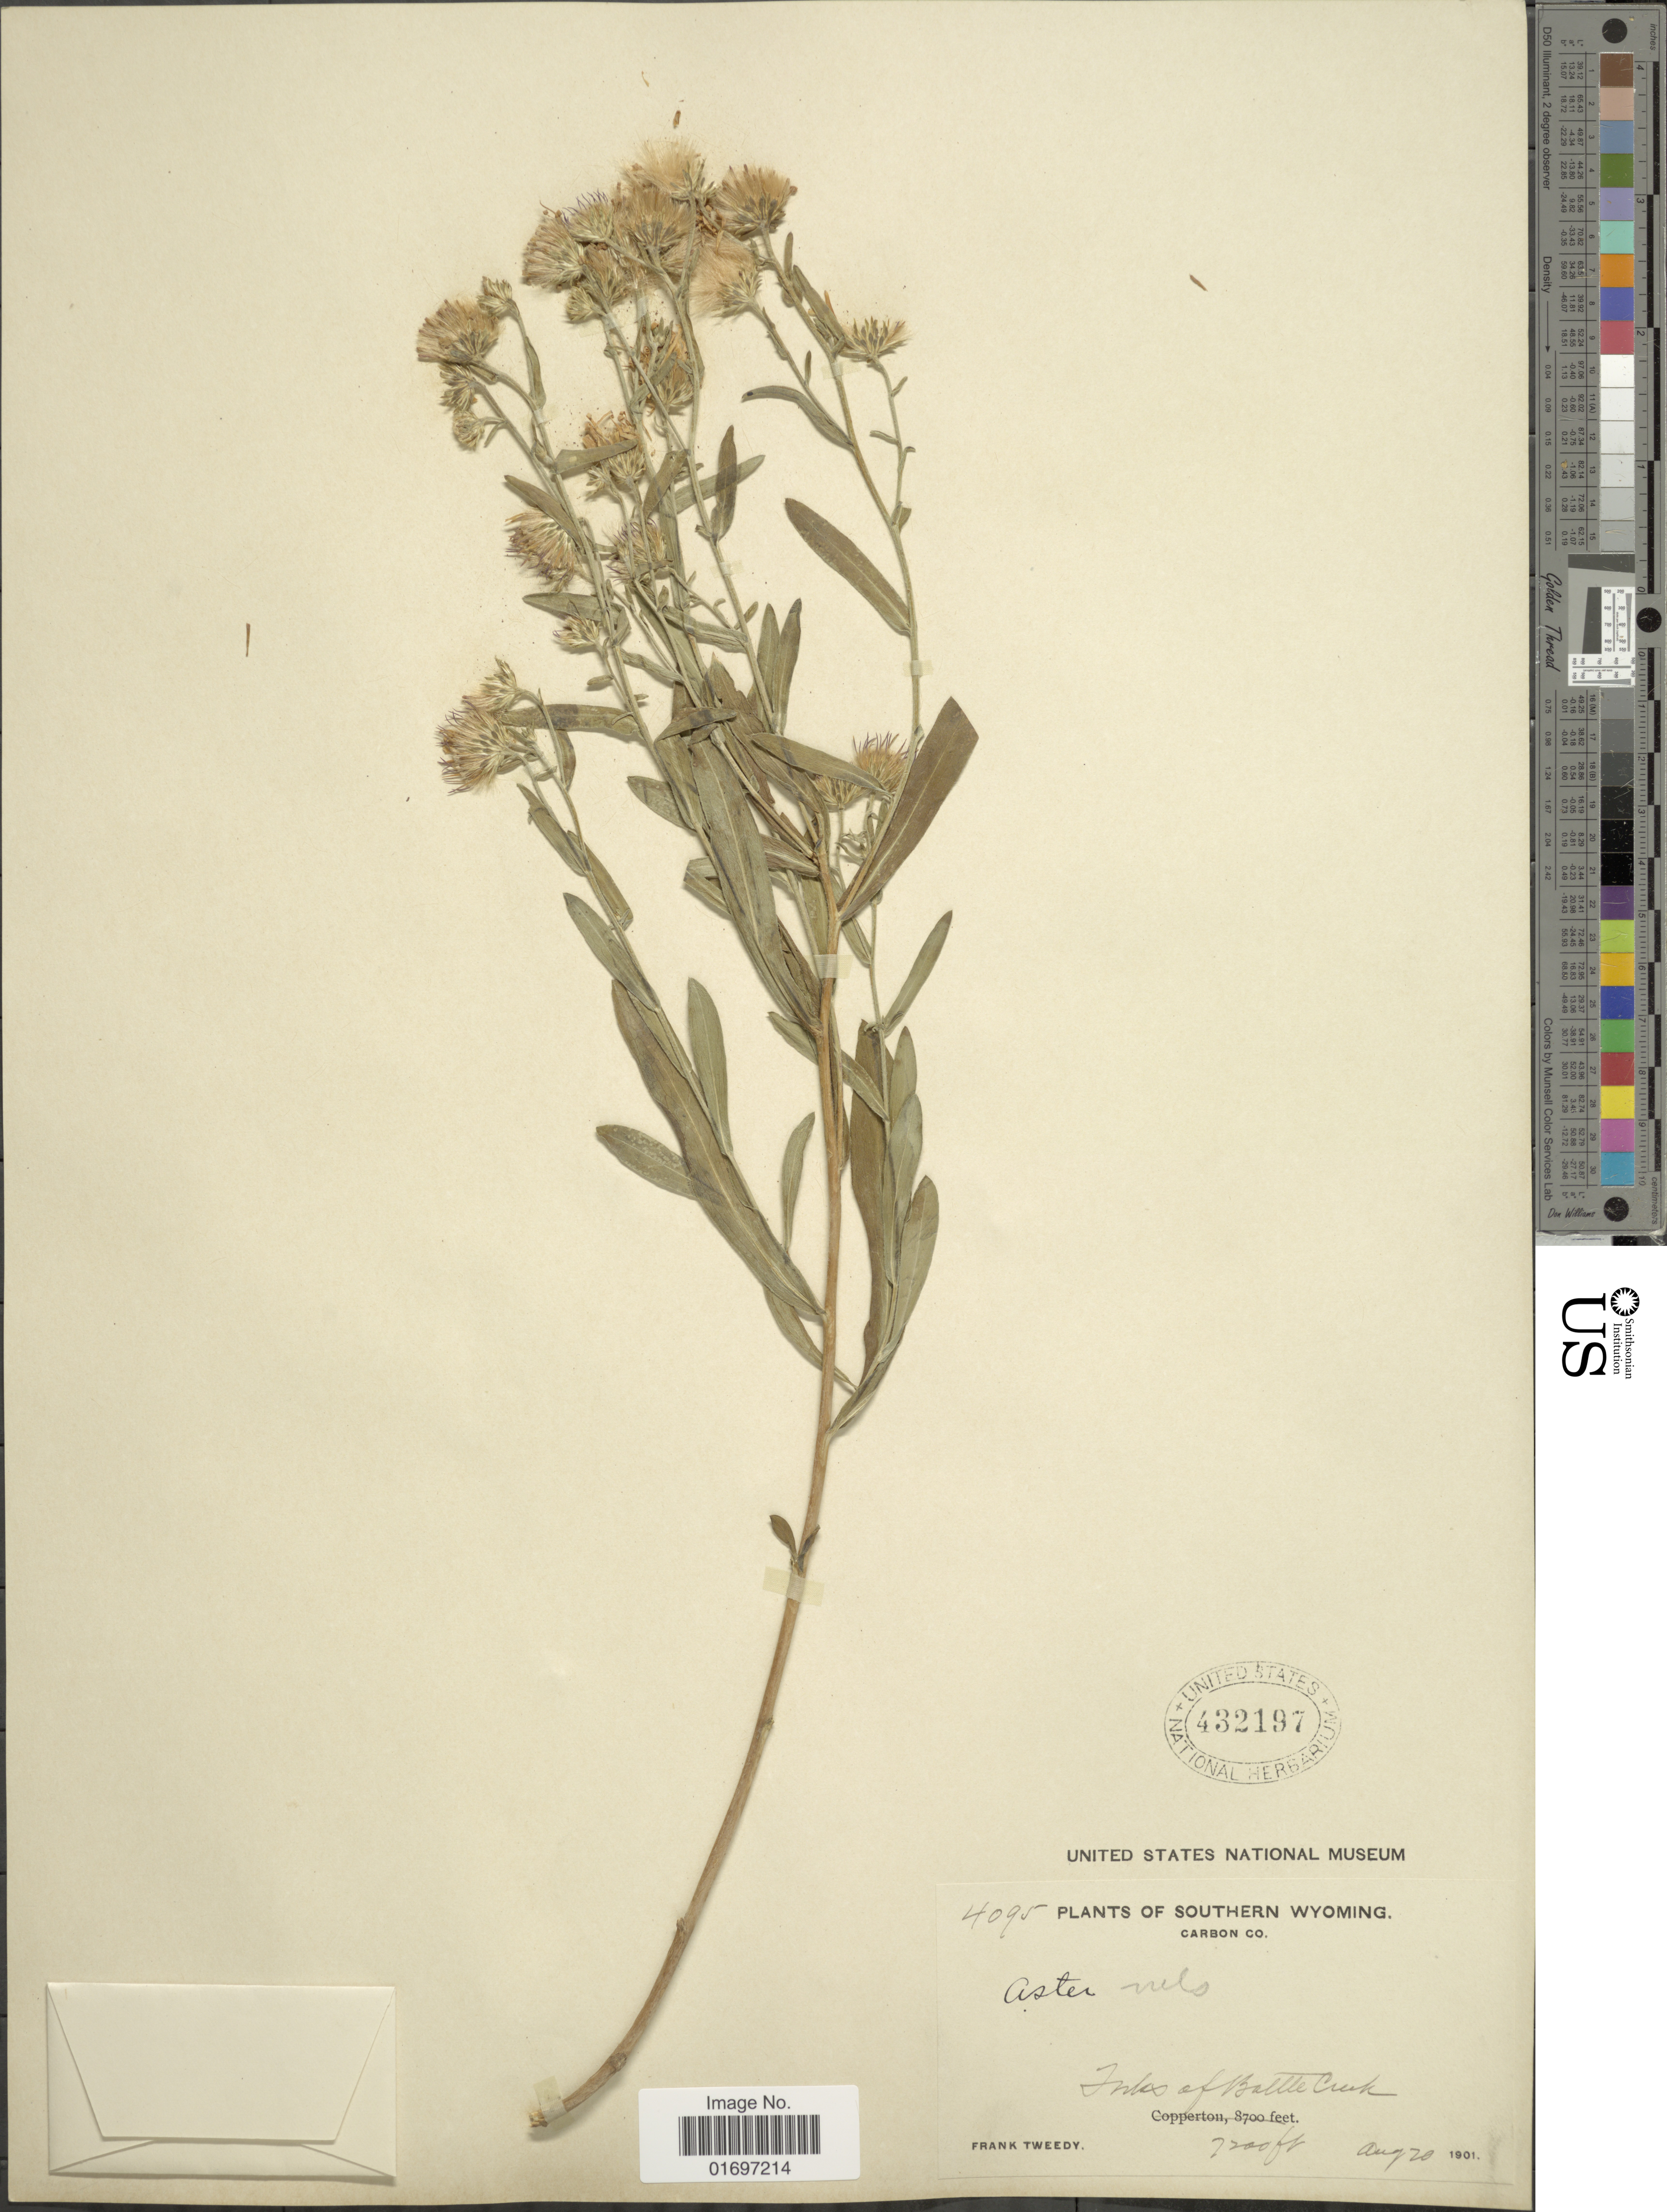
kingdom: Plantae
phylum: Tracheophyta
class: Magnoliopsida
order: Asterales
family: Asteraceae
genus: Symphyotrichum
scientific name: Symphyotrichum ascendens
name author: (Lindl.) G.L. Nesom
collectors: F. Tweedy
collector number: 4095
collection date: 1901-08-20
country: United States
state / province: Wyoming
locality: Southern Wyoming. Carbon Co. Inlet of Battle Creek.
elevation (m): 2195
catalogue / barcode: US 432197